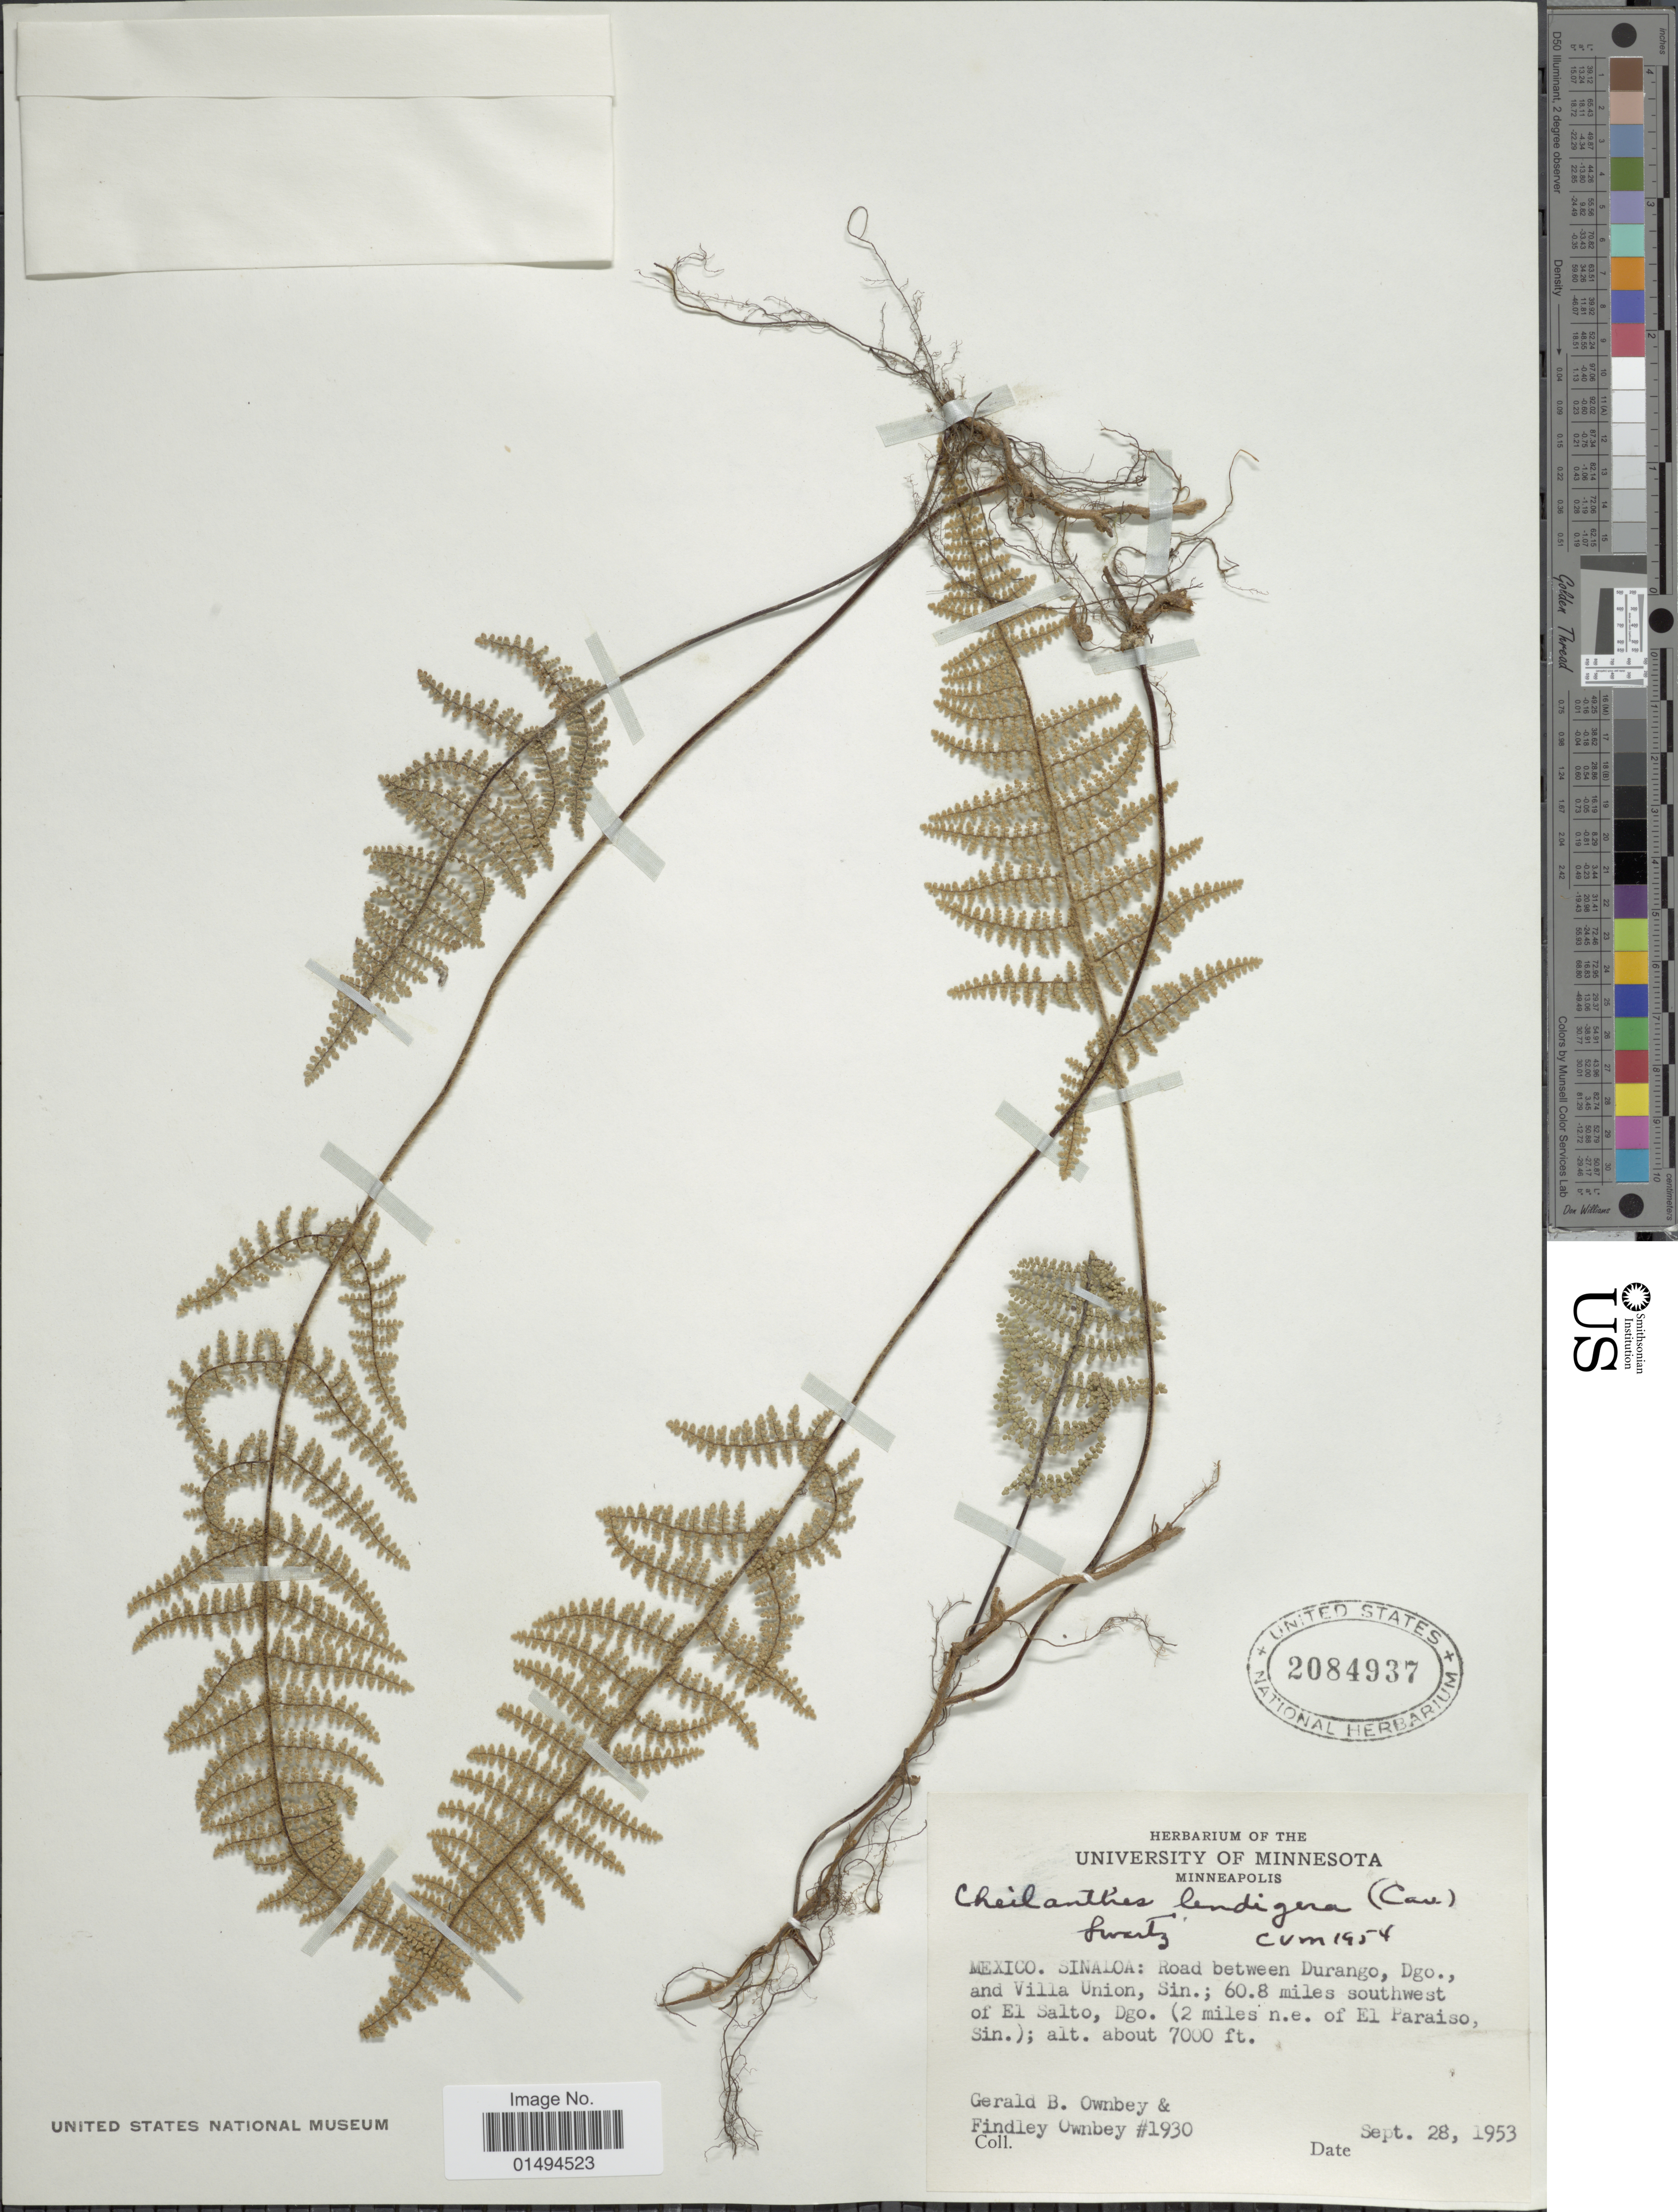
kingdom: Plantae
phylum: Tracheophyta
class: Polypodiopsida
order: Polypodiales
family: Pteridaceae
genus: Myriopteris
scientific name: Myriopteris lendigera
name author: (Cav.) J. Sm.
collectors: G. B. Ownbey & F. Ownbey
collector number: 1930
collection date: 1953-09-28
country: Mexico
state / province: Sinaloa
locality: Road between Durango, Dgo., and Villa Union, Sin. : 60.8 miles southwest of El Salto, Dgo. (2 miles n.e of El Paraiso Sin.)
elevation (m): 2134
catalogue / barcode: US 2084937